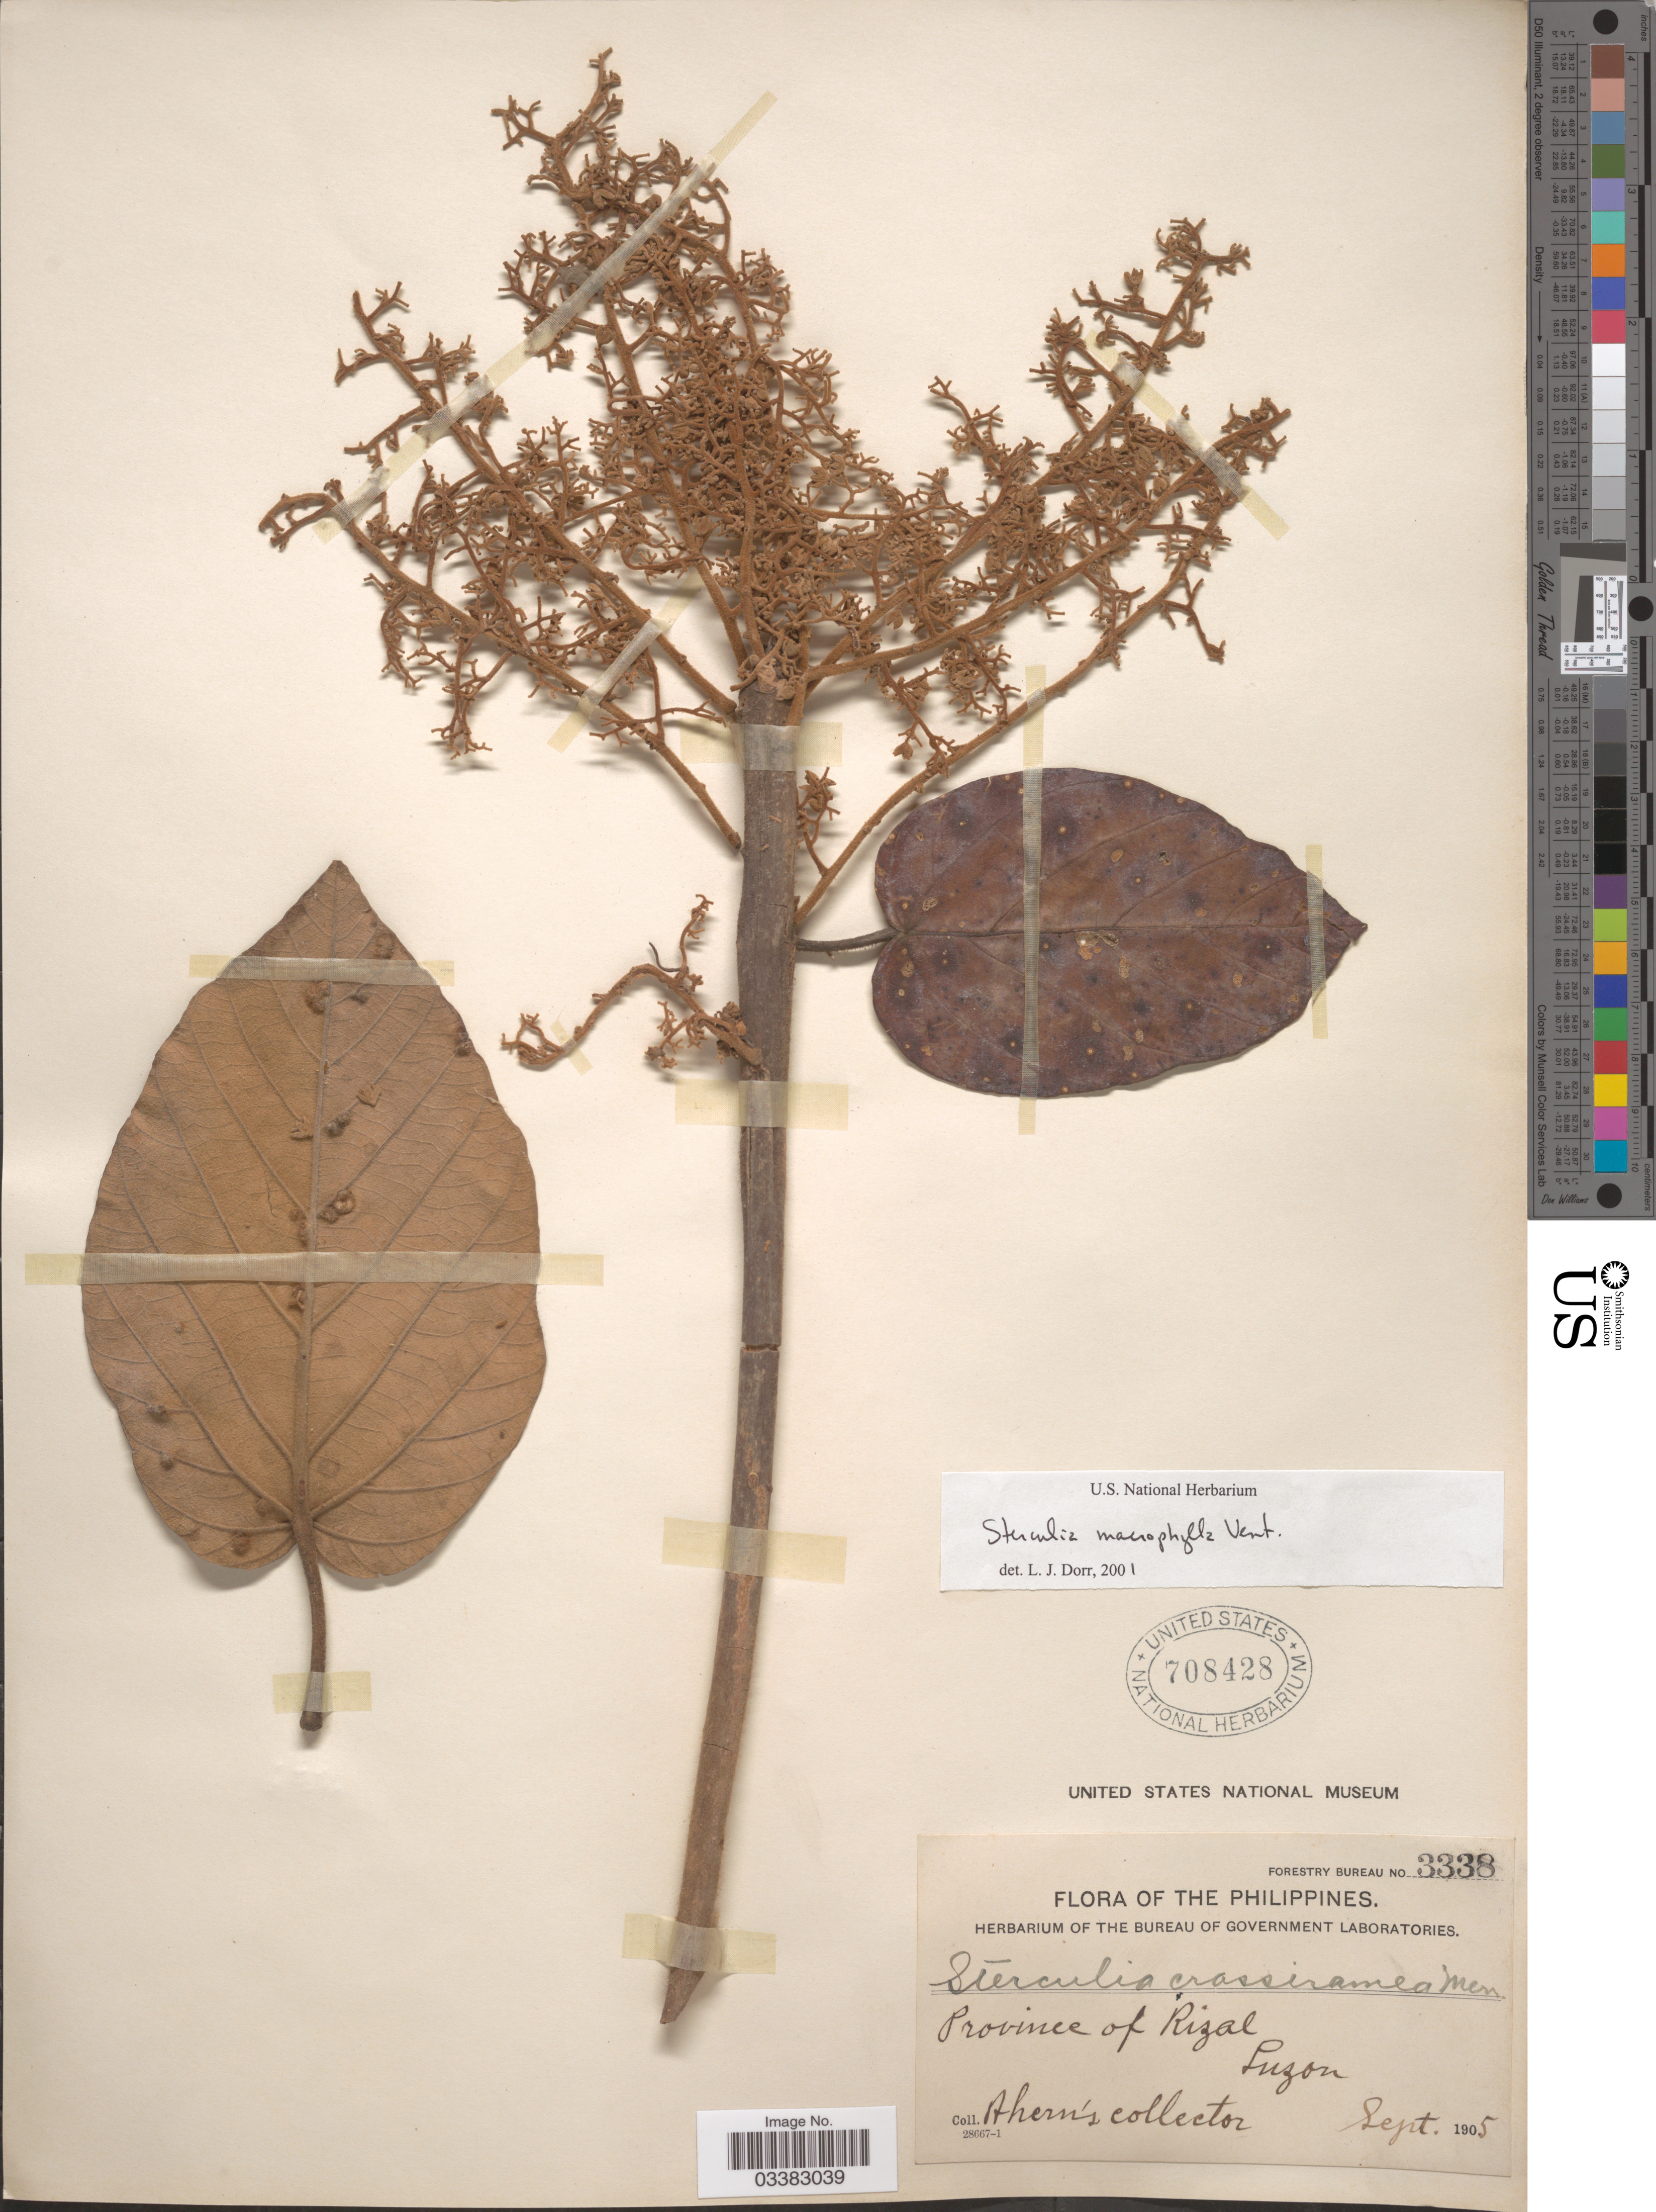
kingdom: Plantae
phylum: Tracheophyta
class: Magnoliopsida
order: Malvales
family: Malvaceae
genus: Sterculia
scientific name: Sterculia macrophylla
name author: Vent.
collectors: Ahern's collector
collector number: Forestry Bureau 3338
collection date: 1905-09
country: Philippines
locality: Province of Rizal, Luzon.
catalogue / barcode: US 708428